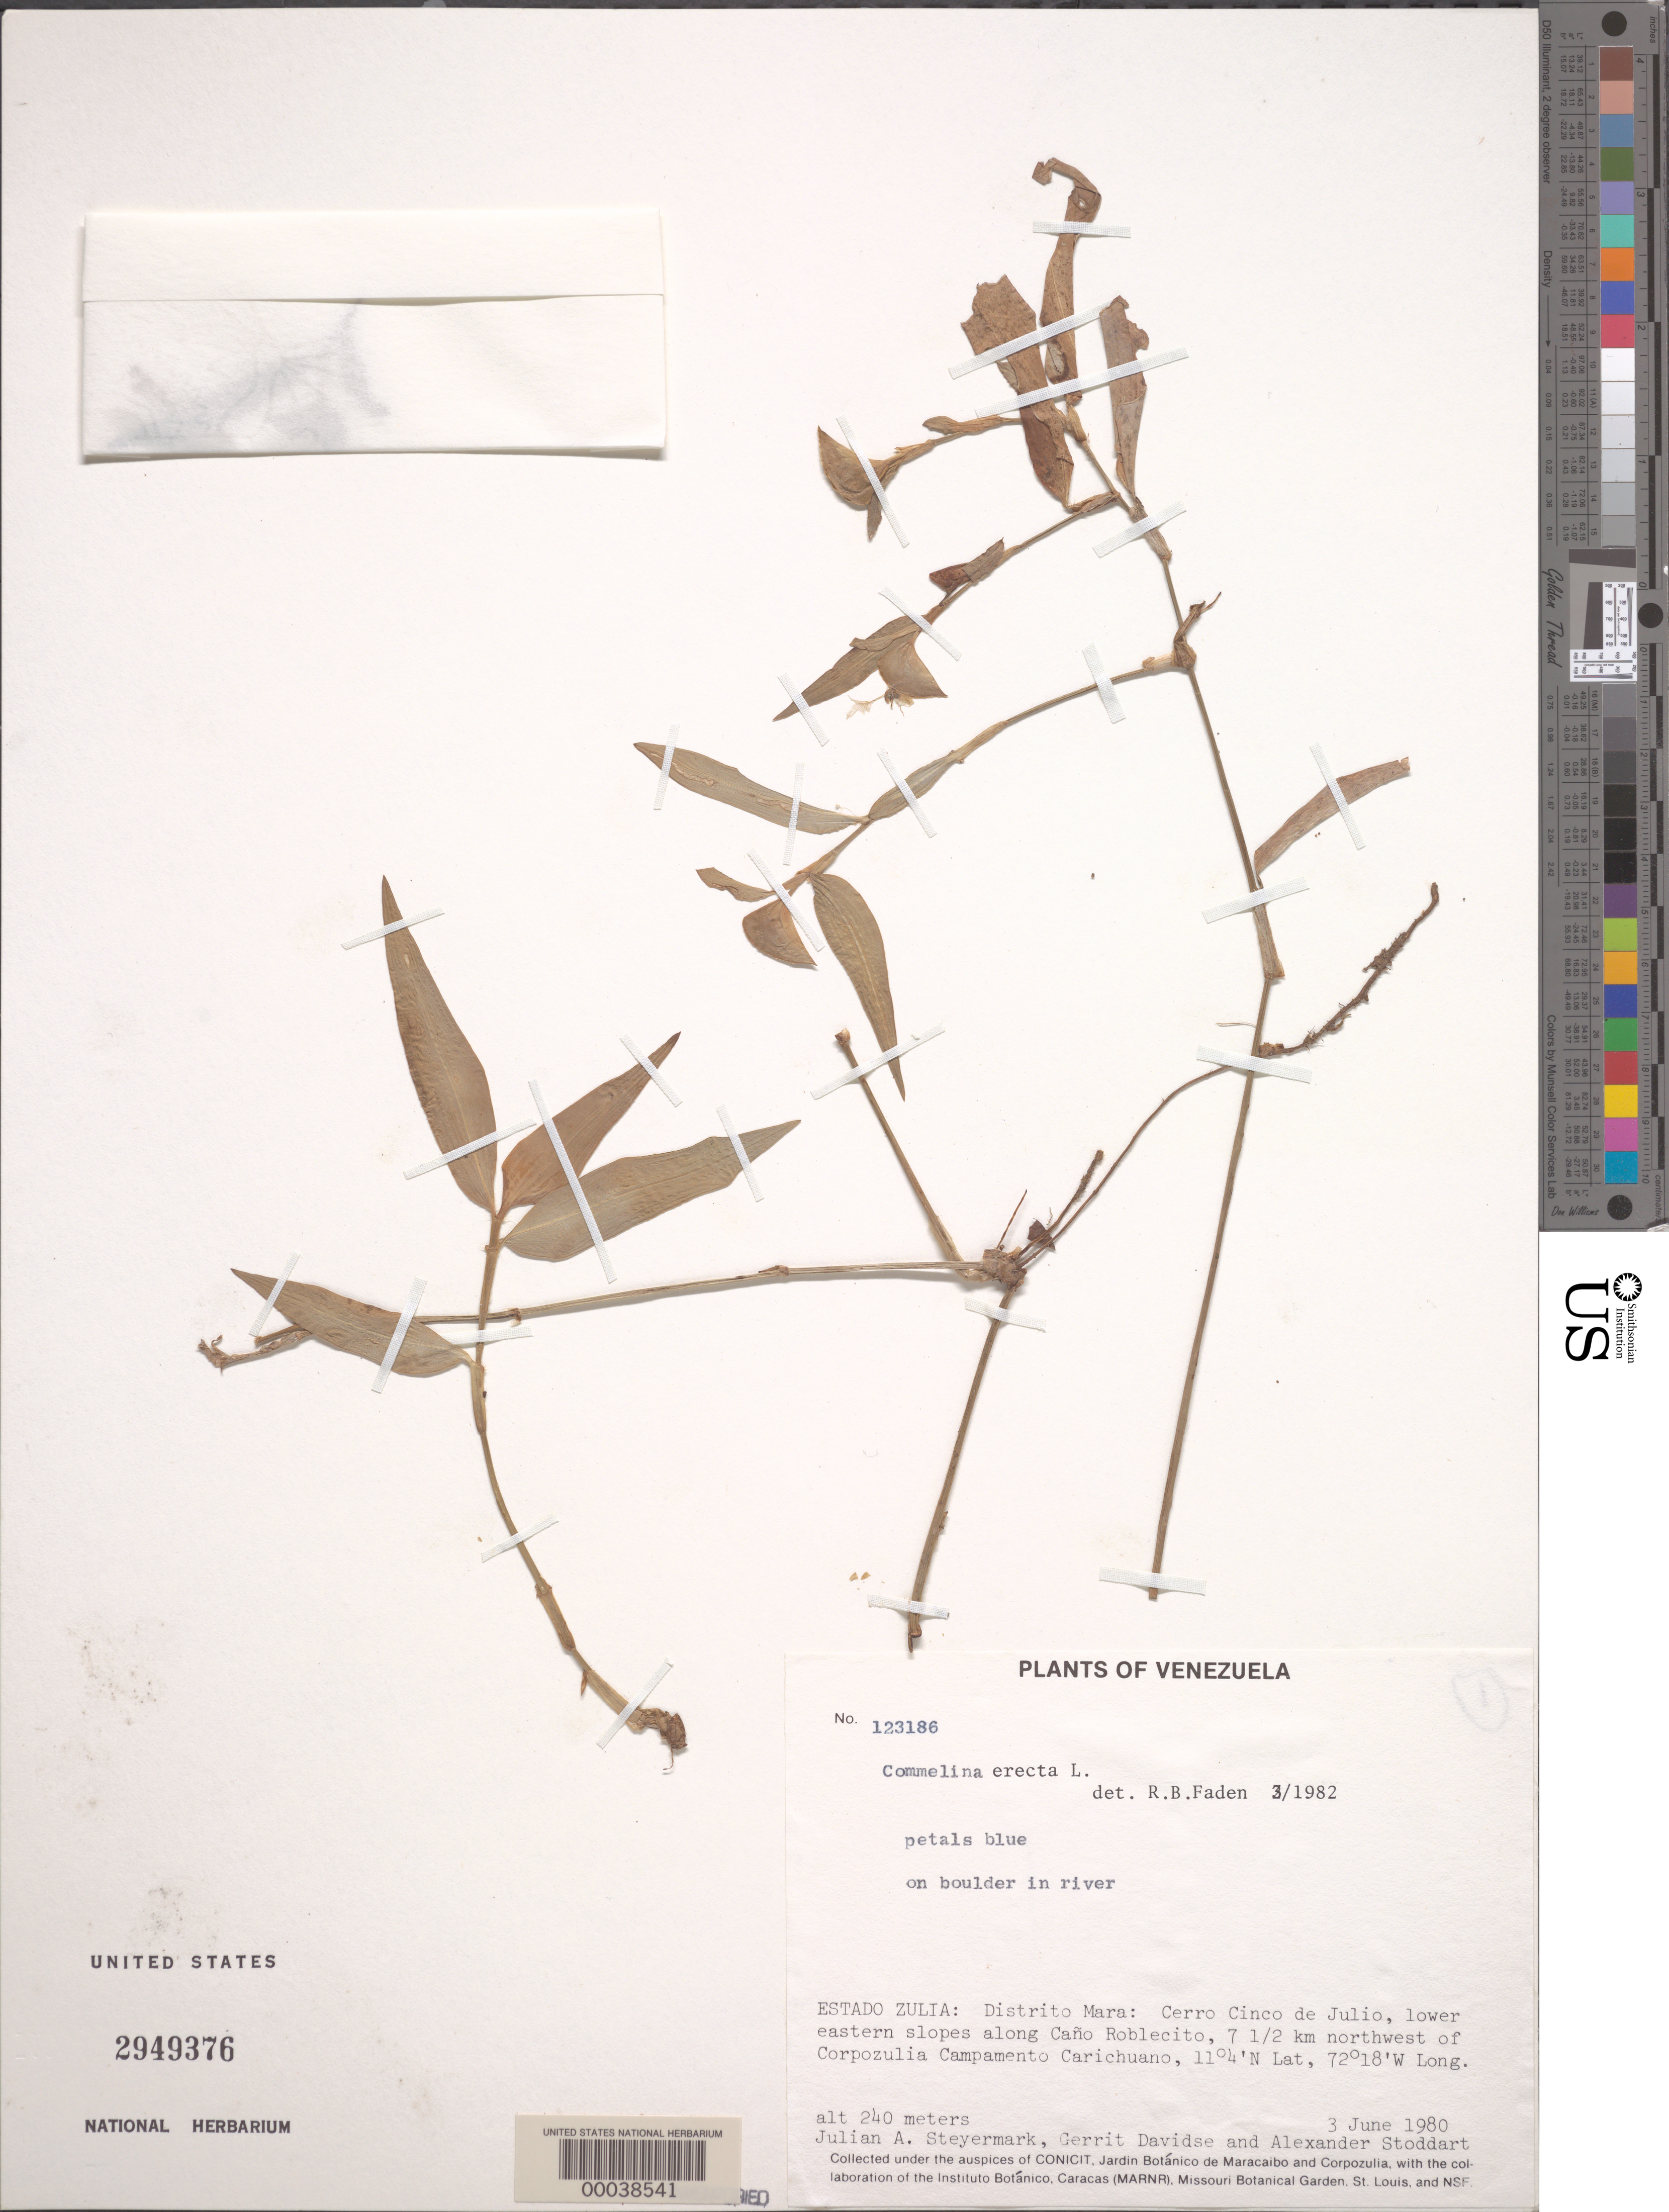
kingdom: Plantae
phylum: Tracheophyta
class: Liliopsida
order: Commelinales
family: Commelinaceae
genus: Commelina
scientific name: Commelina erecta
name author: L.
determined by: Faden, Robert B., (US), Smithsonian Institution - National Museum of Natural History (UNITED STATES)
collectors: J. Steyermark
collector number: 123186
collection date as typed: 03 Jun 1980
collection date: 1980-06-03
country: Venezuela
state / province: Zulia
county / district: Mara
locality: Cerro cinco de julio, along cano roblecito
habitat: On boulder in river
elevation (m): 240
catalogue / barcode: US 2949376